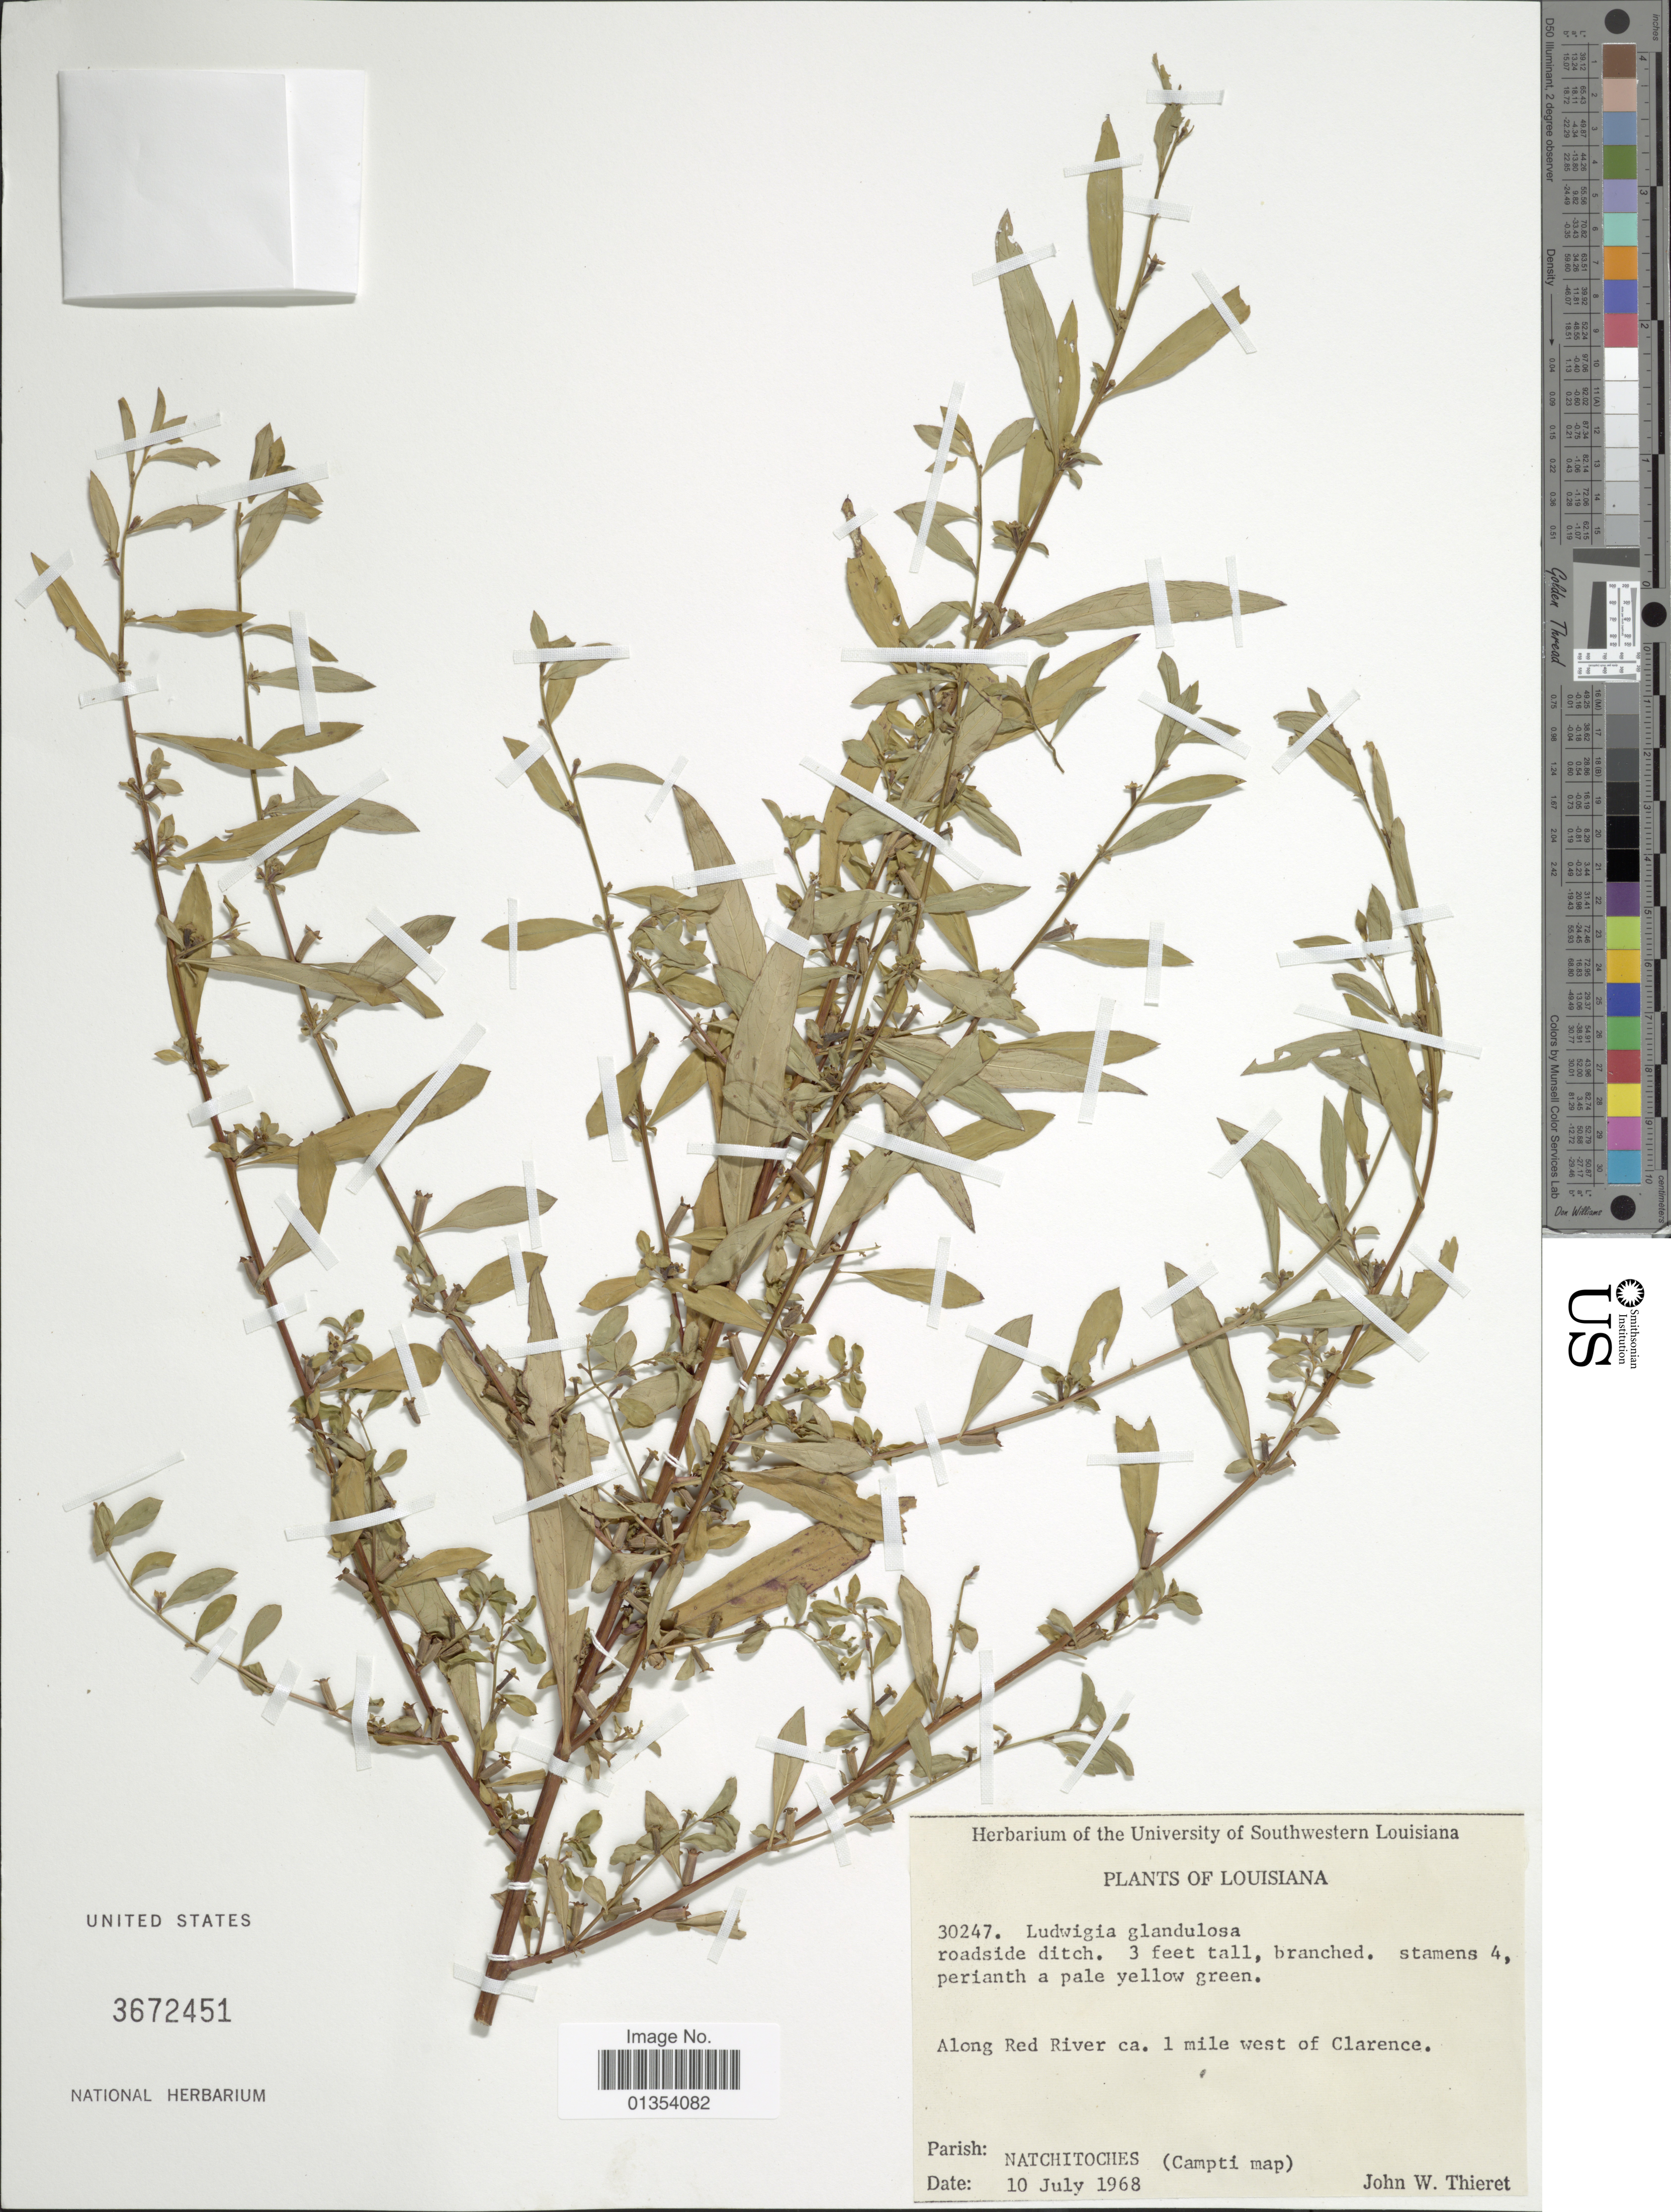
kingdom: Plantae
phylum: Tracheophyta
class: Magnoliopsida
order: Myrtales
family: Onagraceae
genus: Ludwigia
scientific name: Ludwigia grandiflora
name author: (Michx.) Greuter & Burdet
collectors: J. W. Thieret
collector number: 30247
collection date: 1968-07-10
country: United States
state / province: Louisiana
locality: Along Red River ca. 1 mile west of Clarence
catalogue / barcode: US 3672451